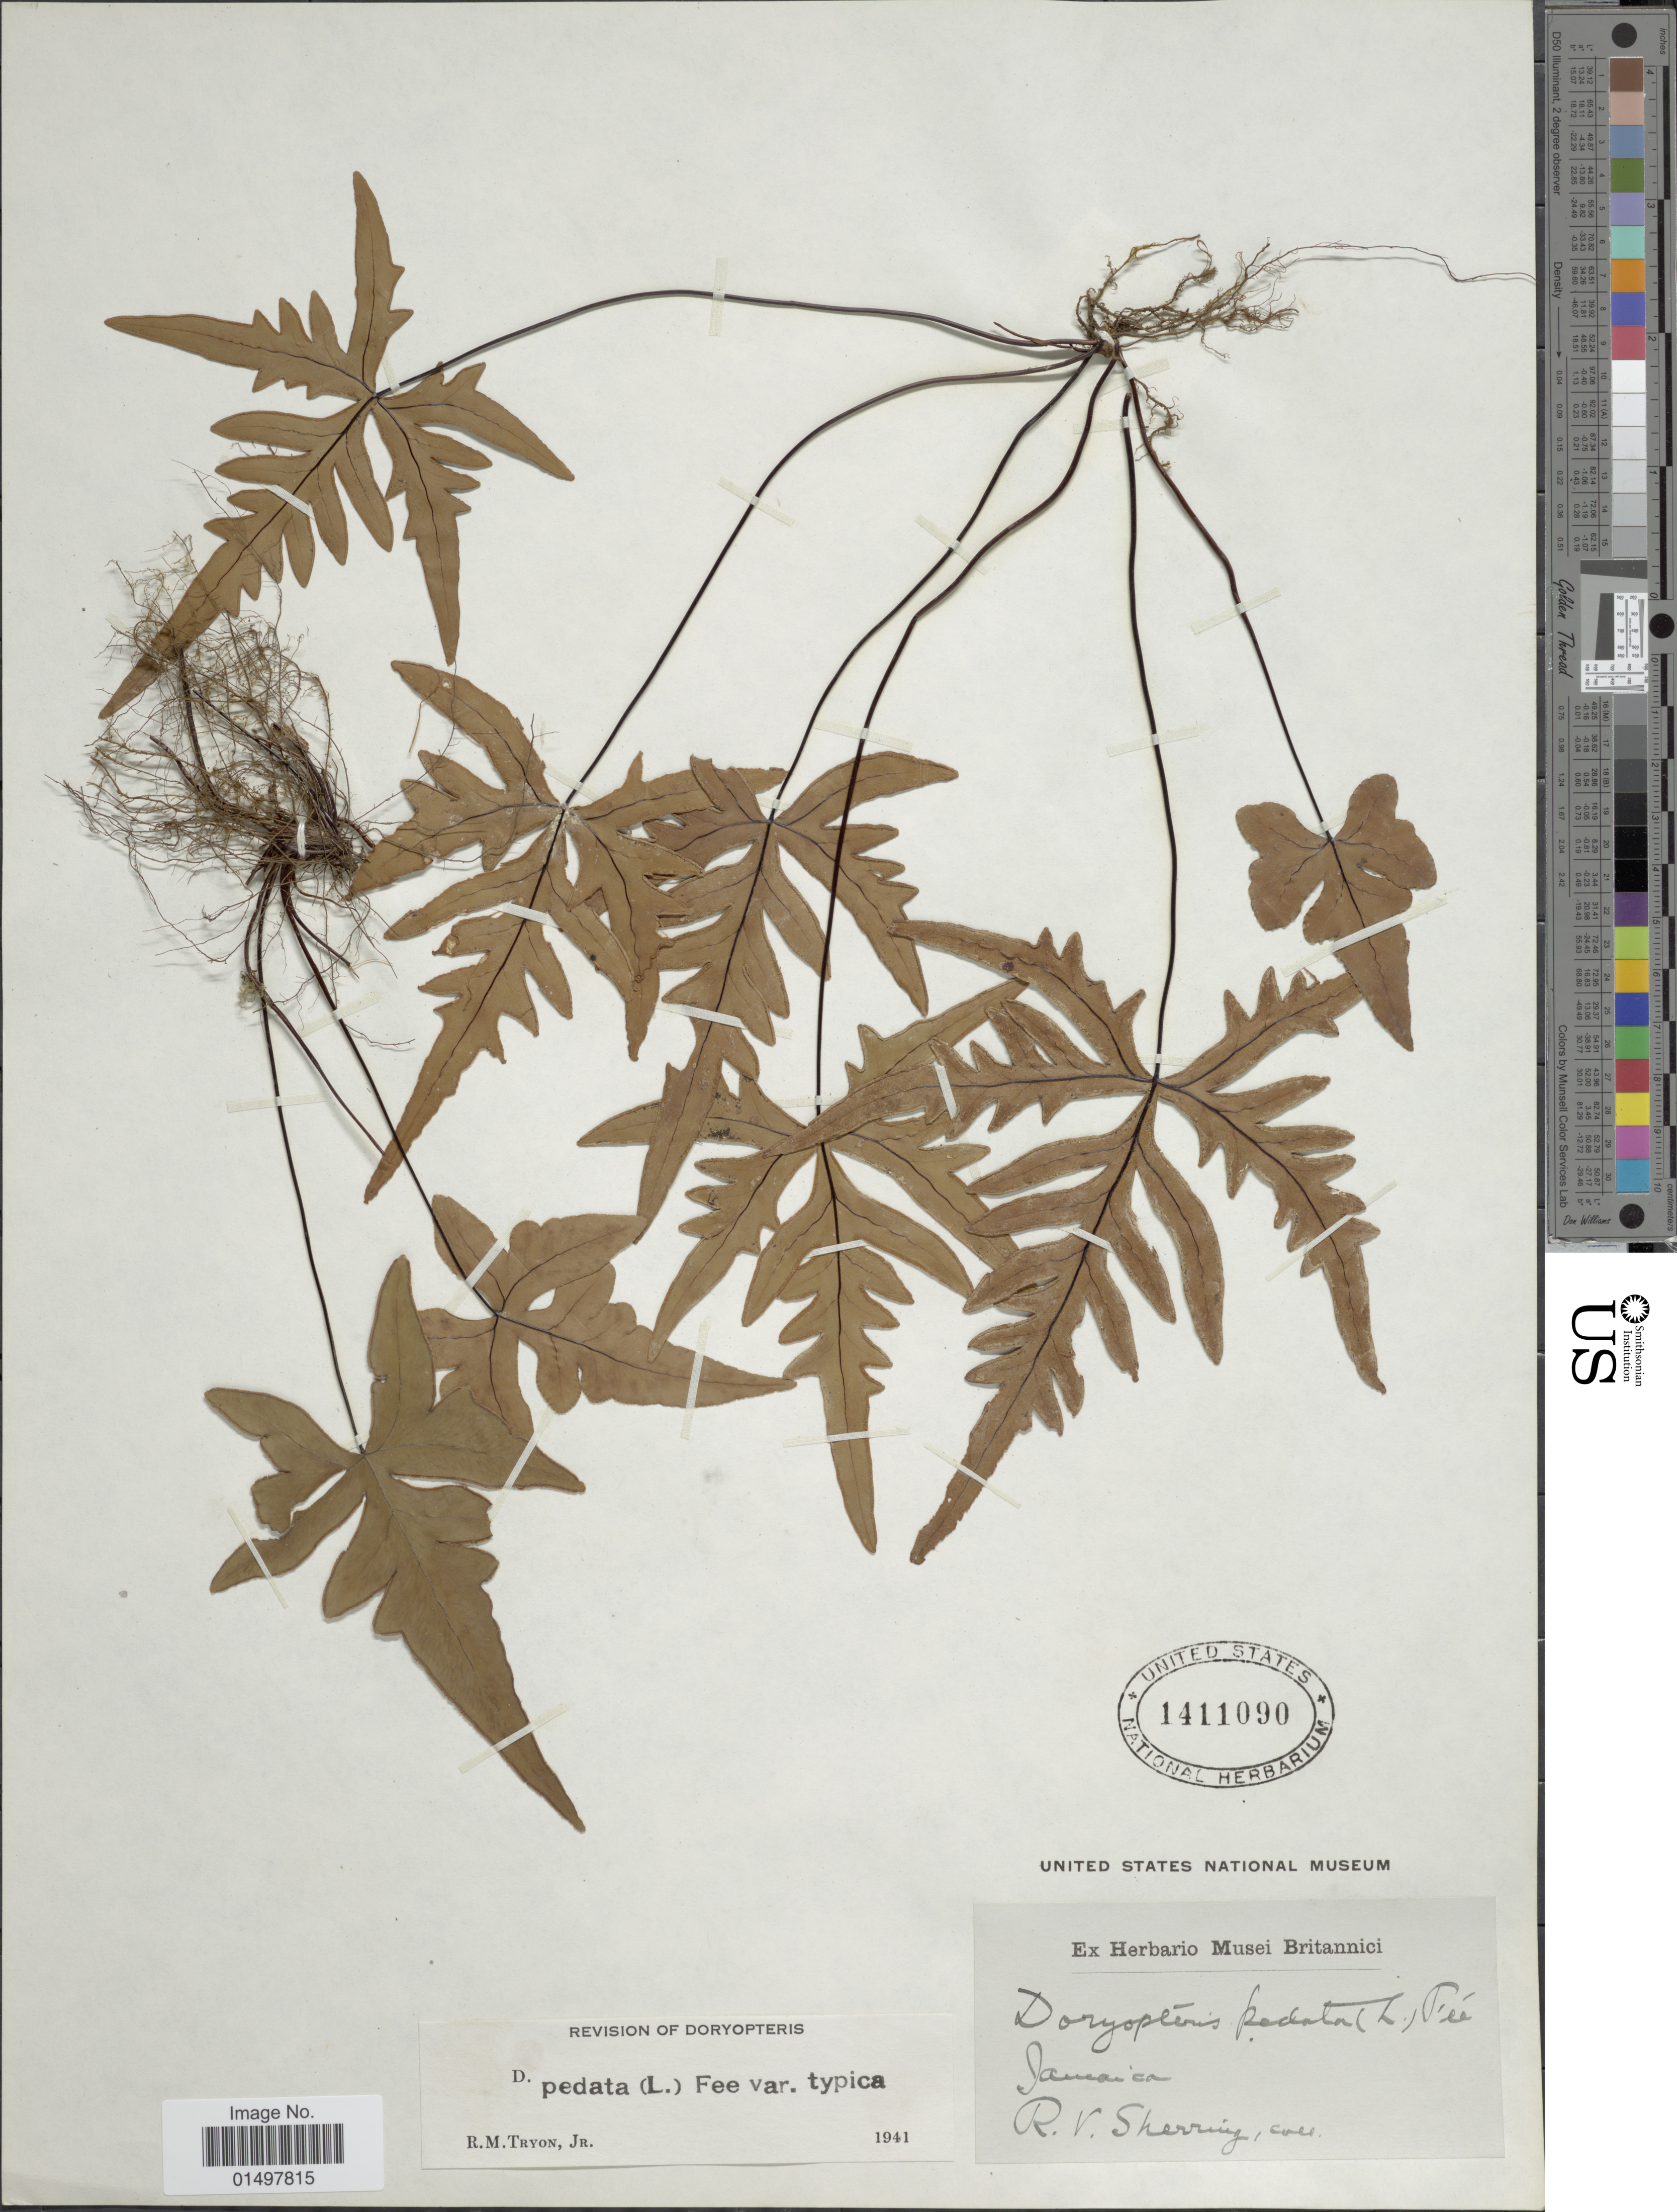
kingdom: Plantae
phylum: Tracheophyta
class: Polypodiopsida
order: Polypodiales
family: Pteridaceae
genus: Doryopteris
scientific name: Doryopteris pedata var. typica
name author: (L.) Fée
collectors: R. Sherring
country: Jamaica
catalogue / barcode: US 1411090